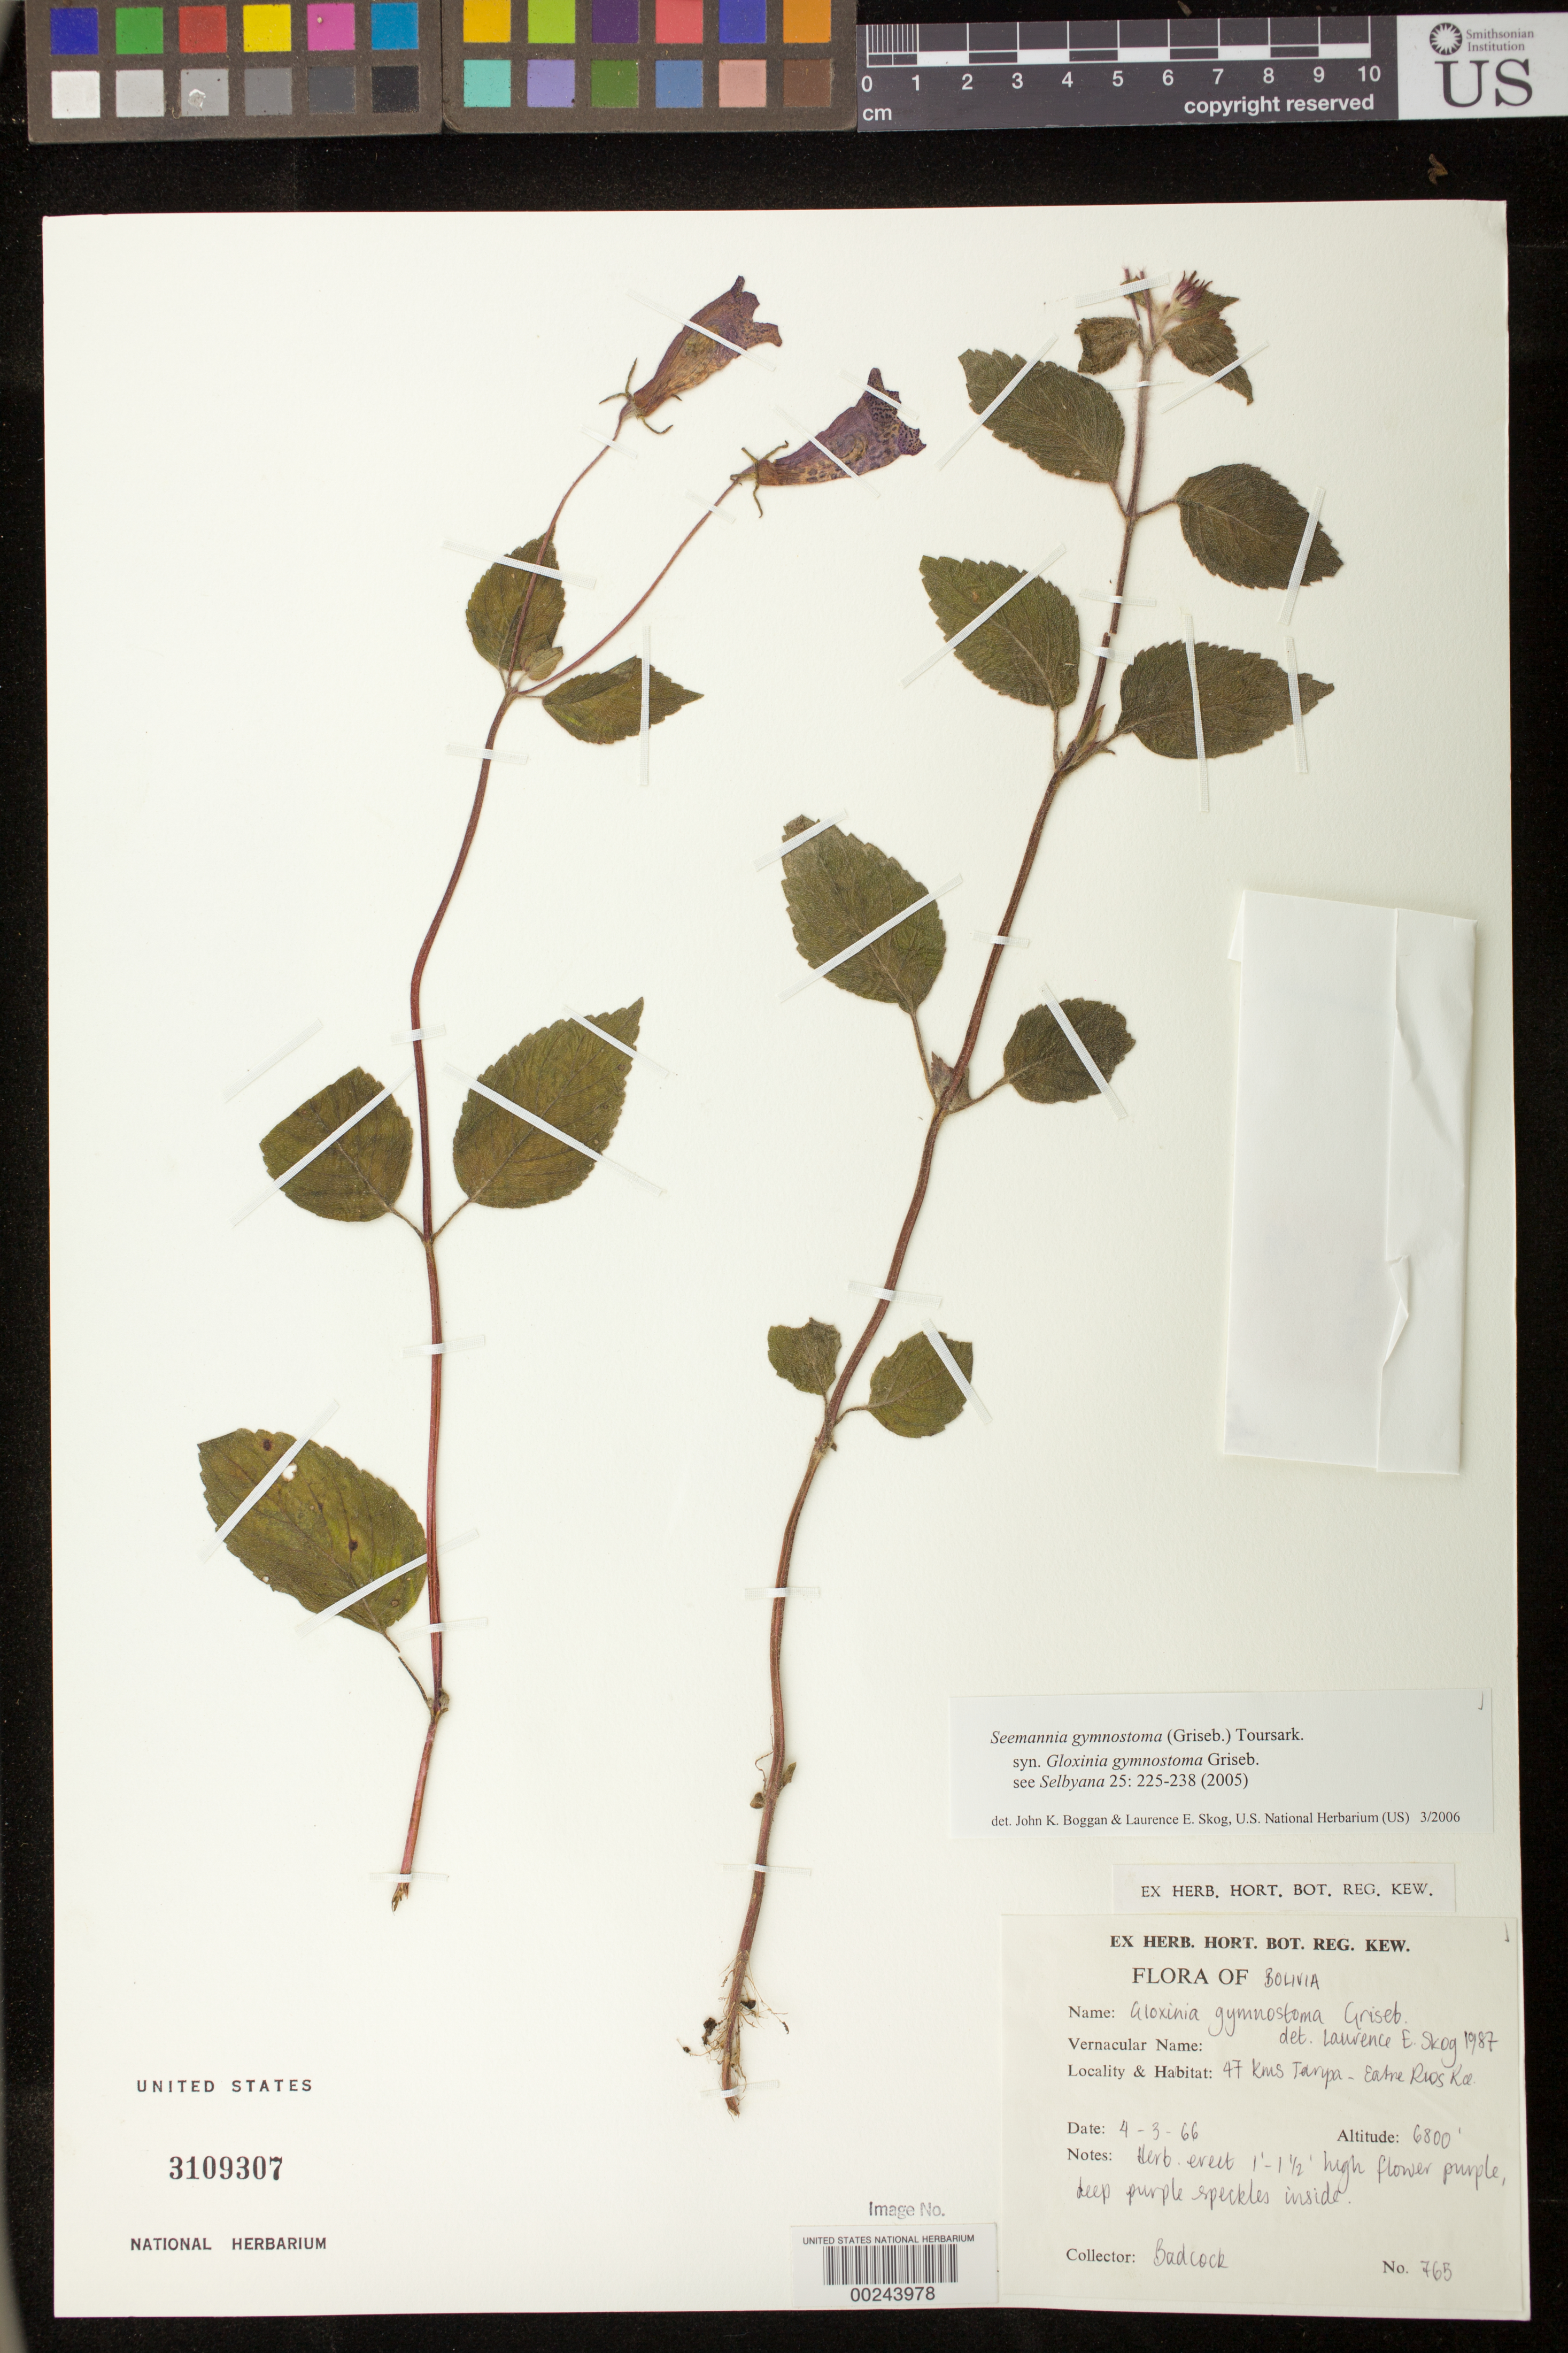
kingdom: Plantae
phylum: Tracheophyta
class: Magnoliopsida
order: Lamiales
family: Gesneriaceae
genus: Seemannia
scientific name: Seemannia gymnostoma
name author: (Griseb.) Toursark.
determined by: Boggan, J. K.; Skog, L. E.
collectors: W. Badcock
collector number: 765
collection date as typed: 03 Apr 1966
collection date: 1966-04-03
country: Bolivia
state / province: Tarija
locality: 47 km Tarija - Entre Rios Rd.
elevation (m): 2073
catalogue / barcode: US 3109307